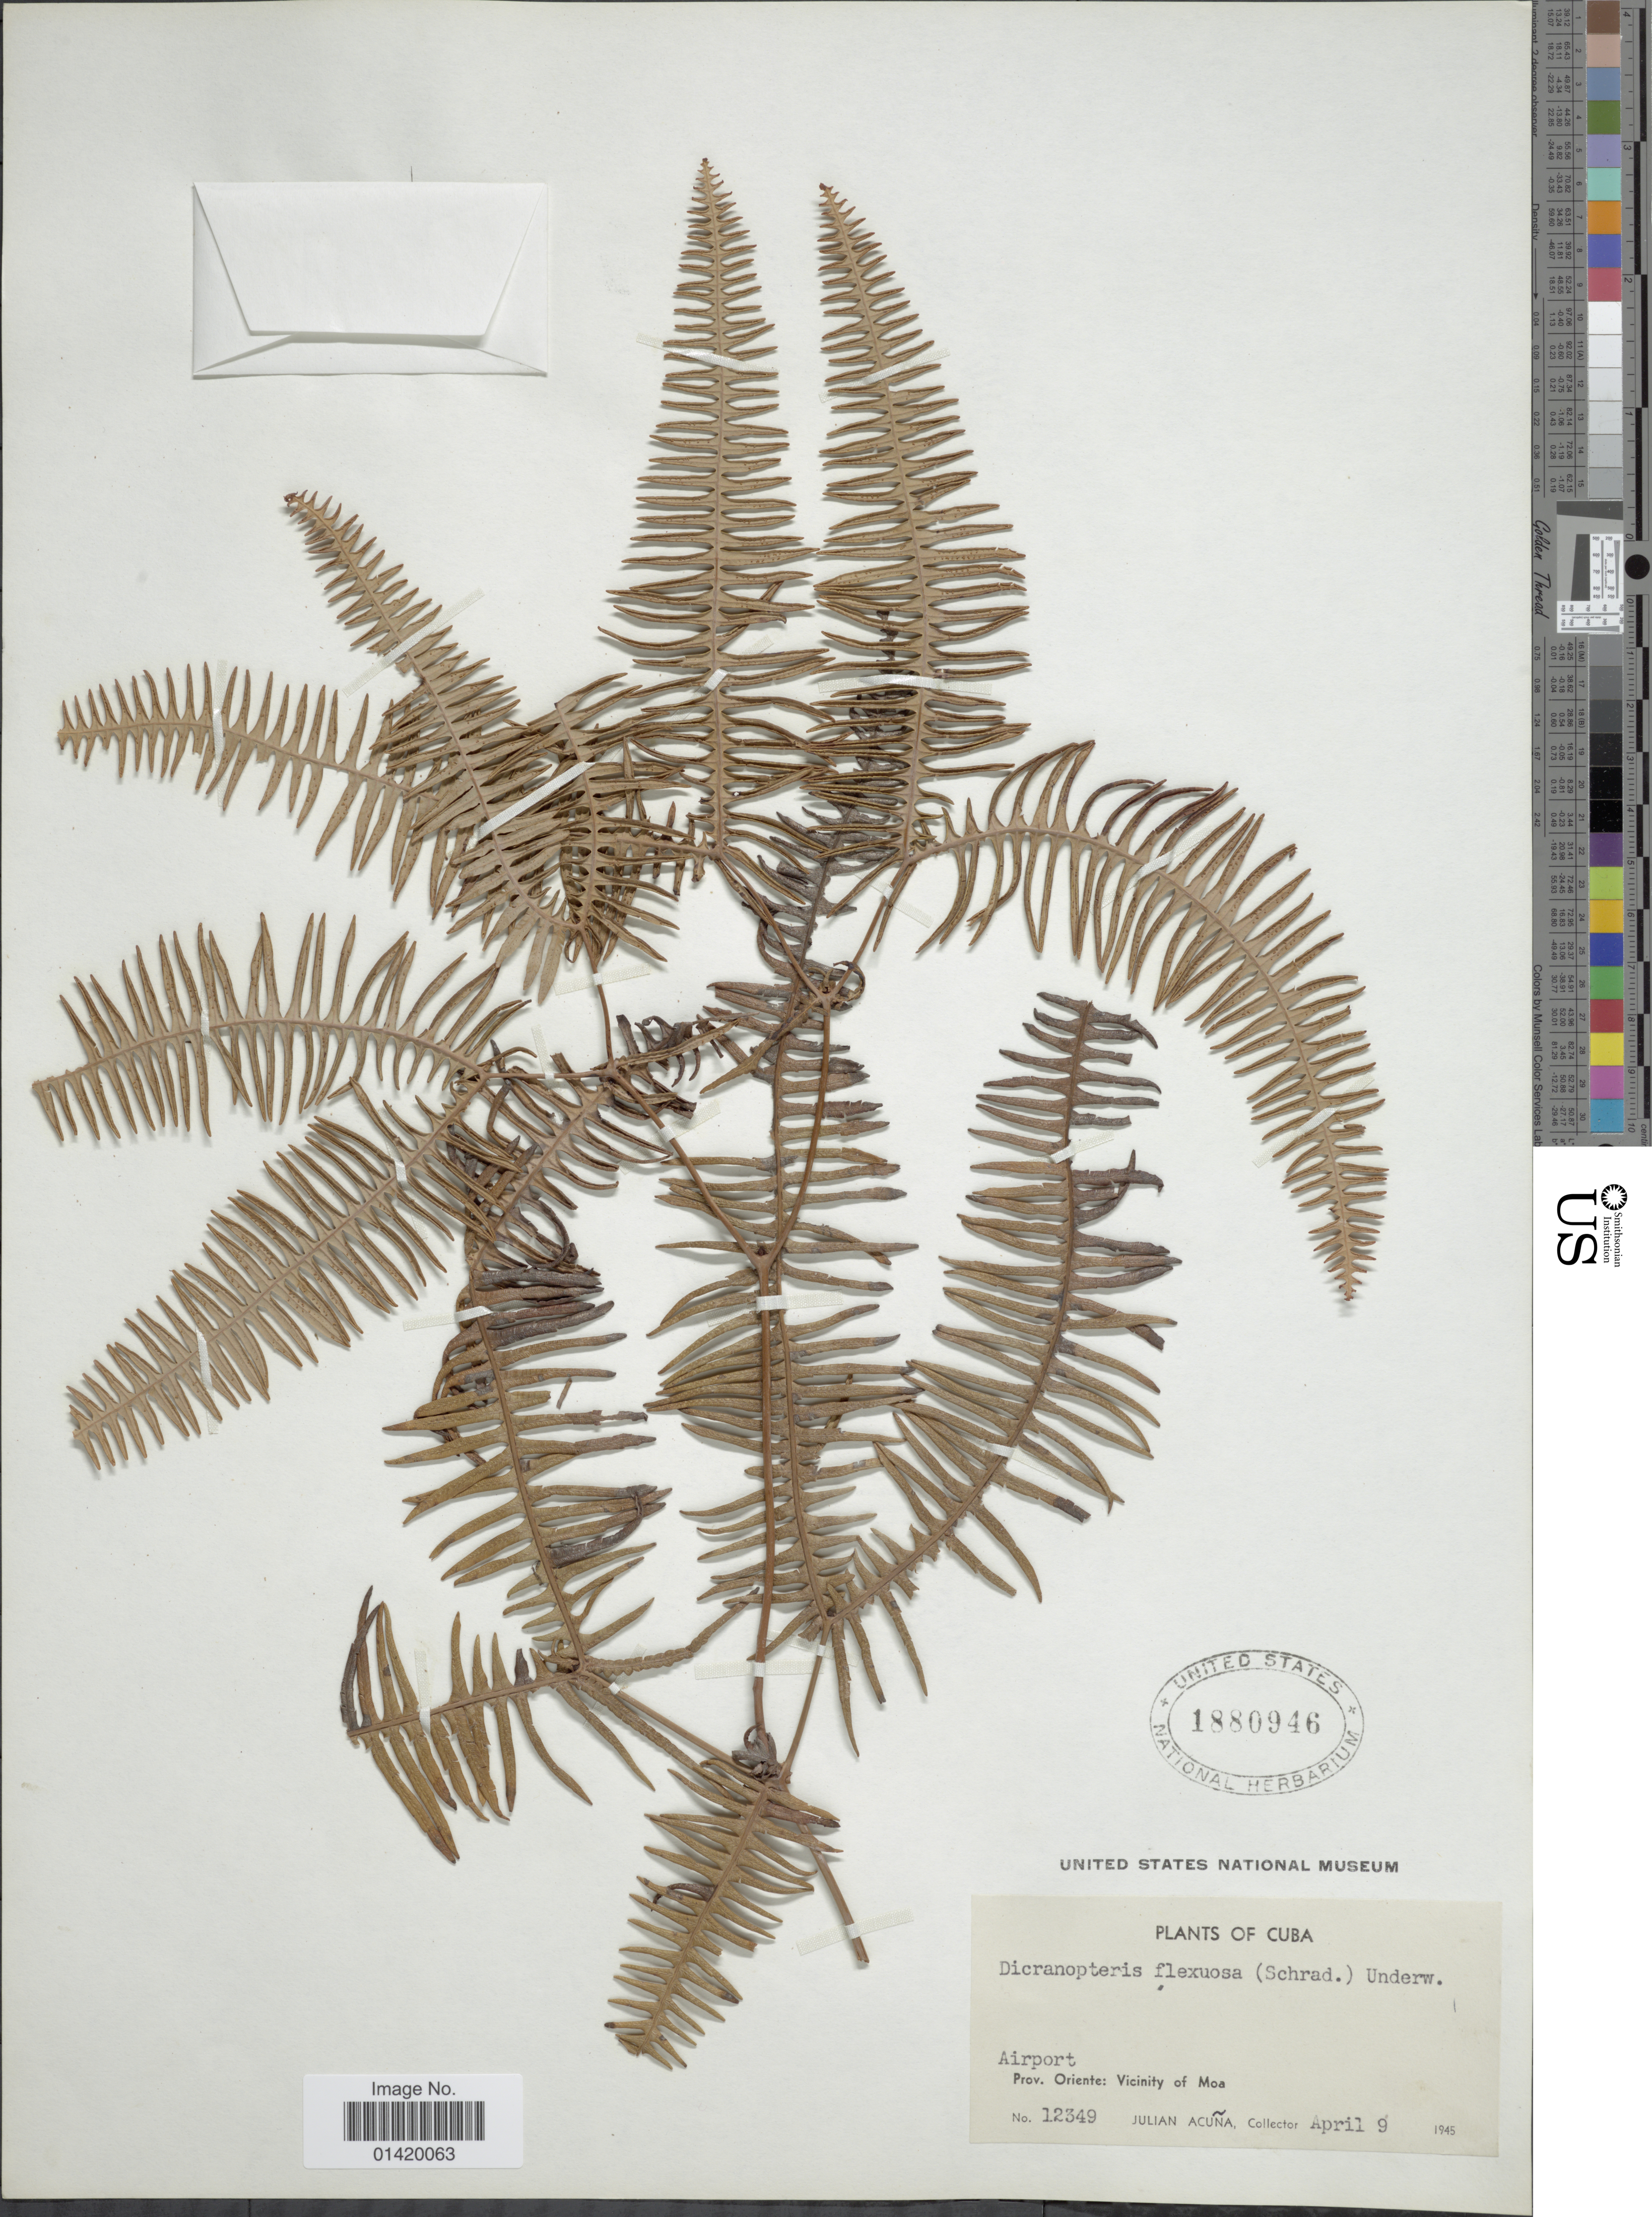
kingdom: Plantae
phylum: Tracheophyta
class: Polypodiopsida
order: Gleicheniales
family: Gleicheniaceae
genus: Dicranopteris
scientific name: Dicranopteris flexuosa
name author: (Schrad.) Underw.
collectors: J. Acuña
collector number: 12349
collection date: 1945-04-09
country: Cuba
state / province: Oriente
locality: Airport, Vicinity of Moa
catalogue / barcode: US 1880946